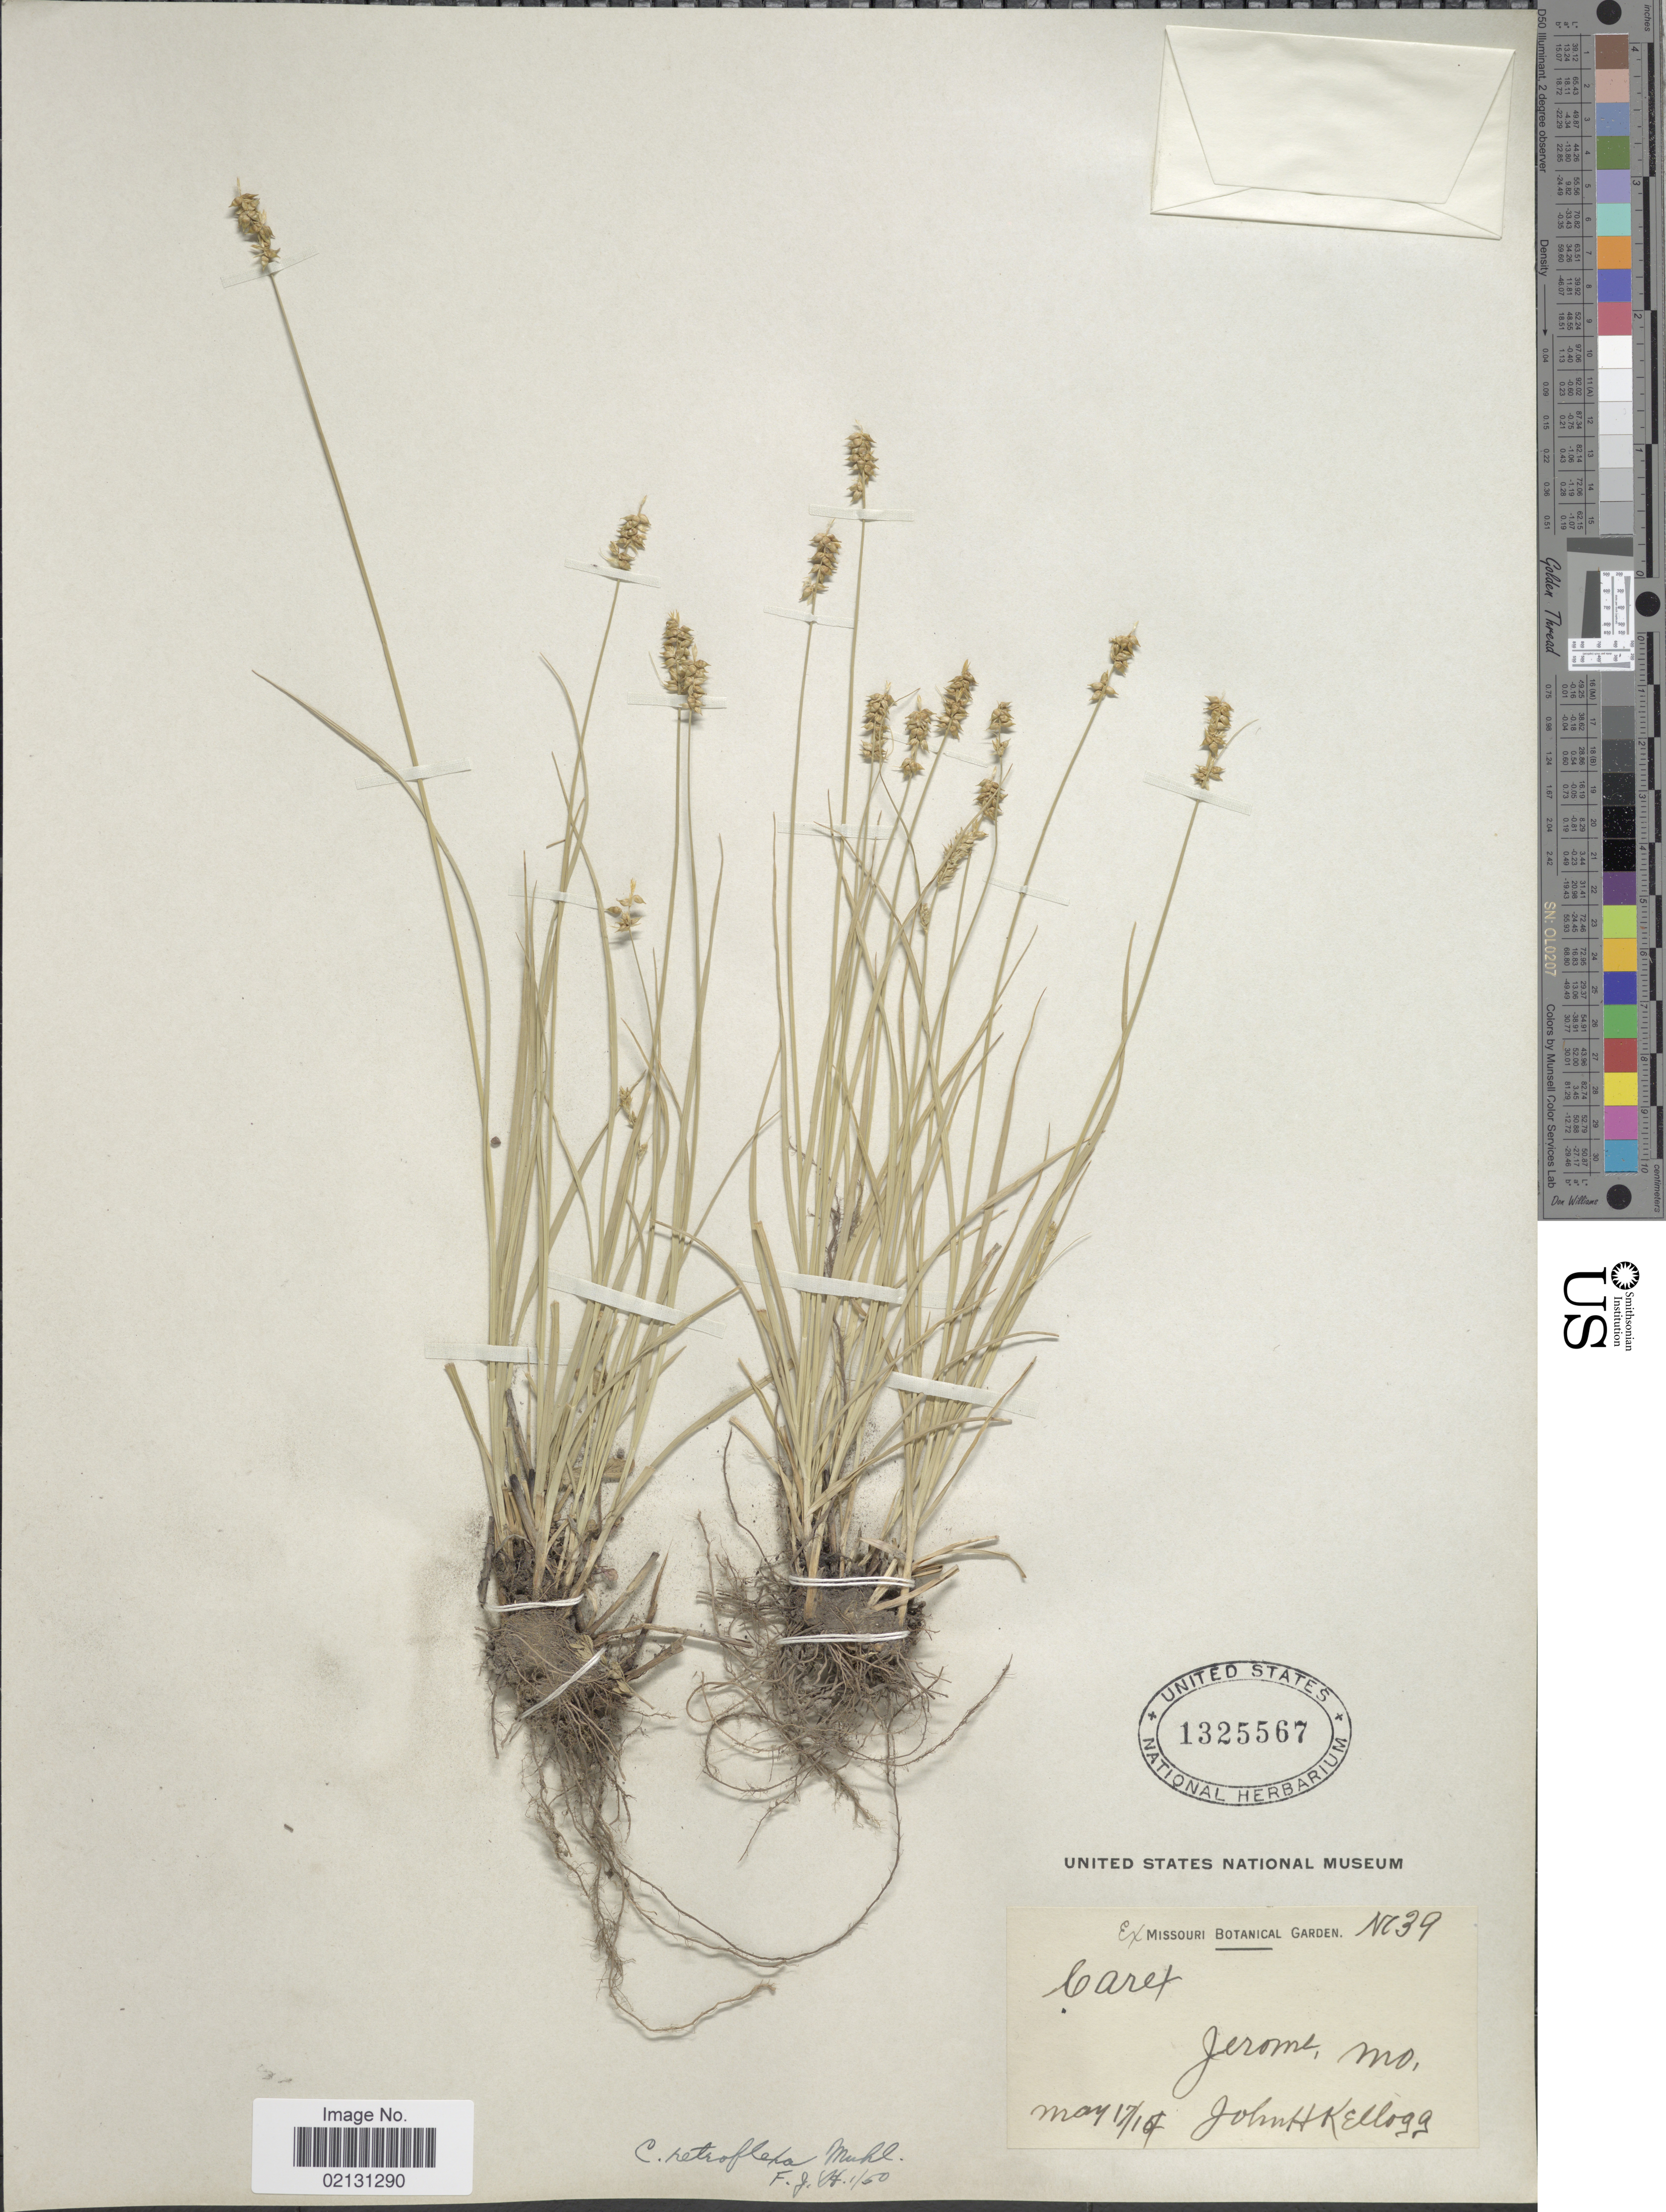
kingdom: Plantae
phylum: Tracheophyta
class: Liliopsida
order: Poales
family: Cyperaceae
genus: Carex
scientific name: Carex retroflexa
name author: Muhl. ex Willd.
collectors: J. H. Kellogg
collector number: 39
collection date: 1914-05-17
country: United States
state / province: Missouri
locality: Jerome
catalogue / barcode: US 1325567